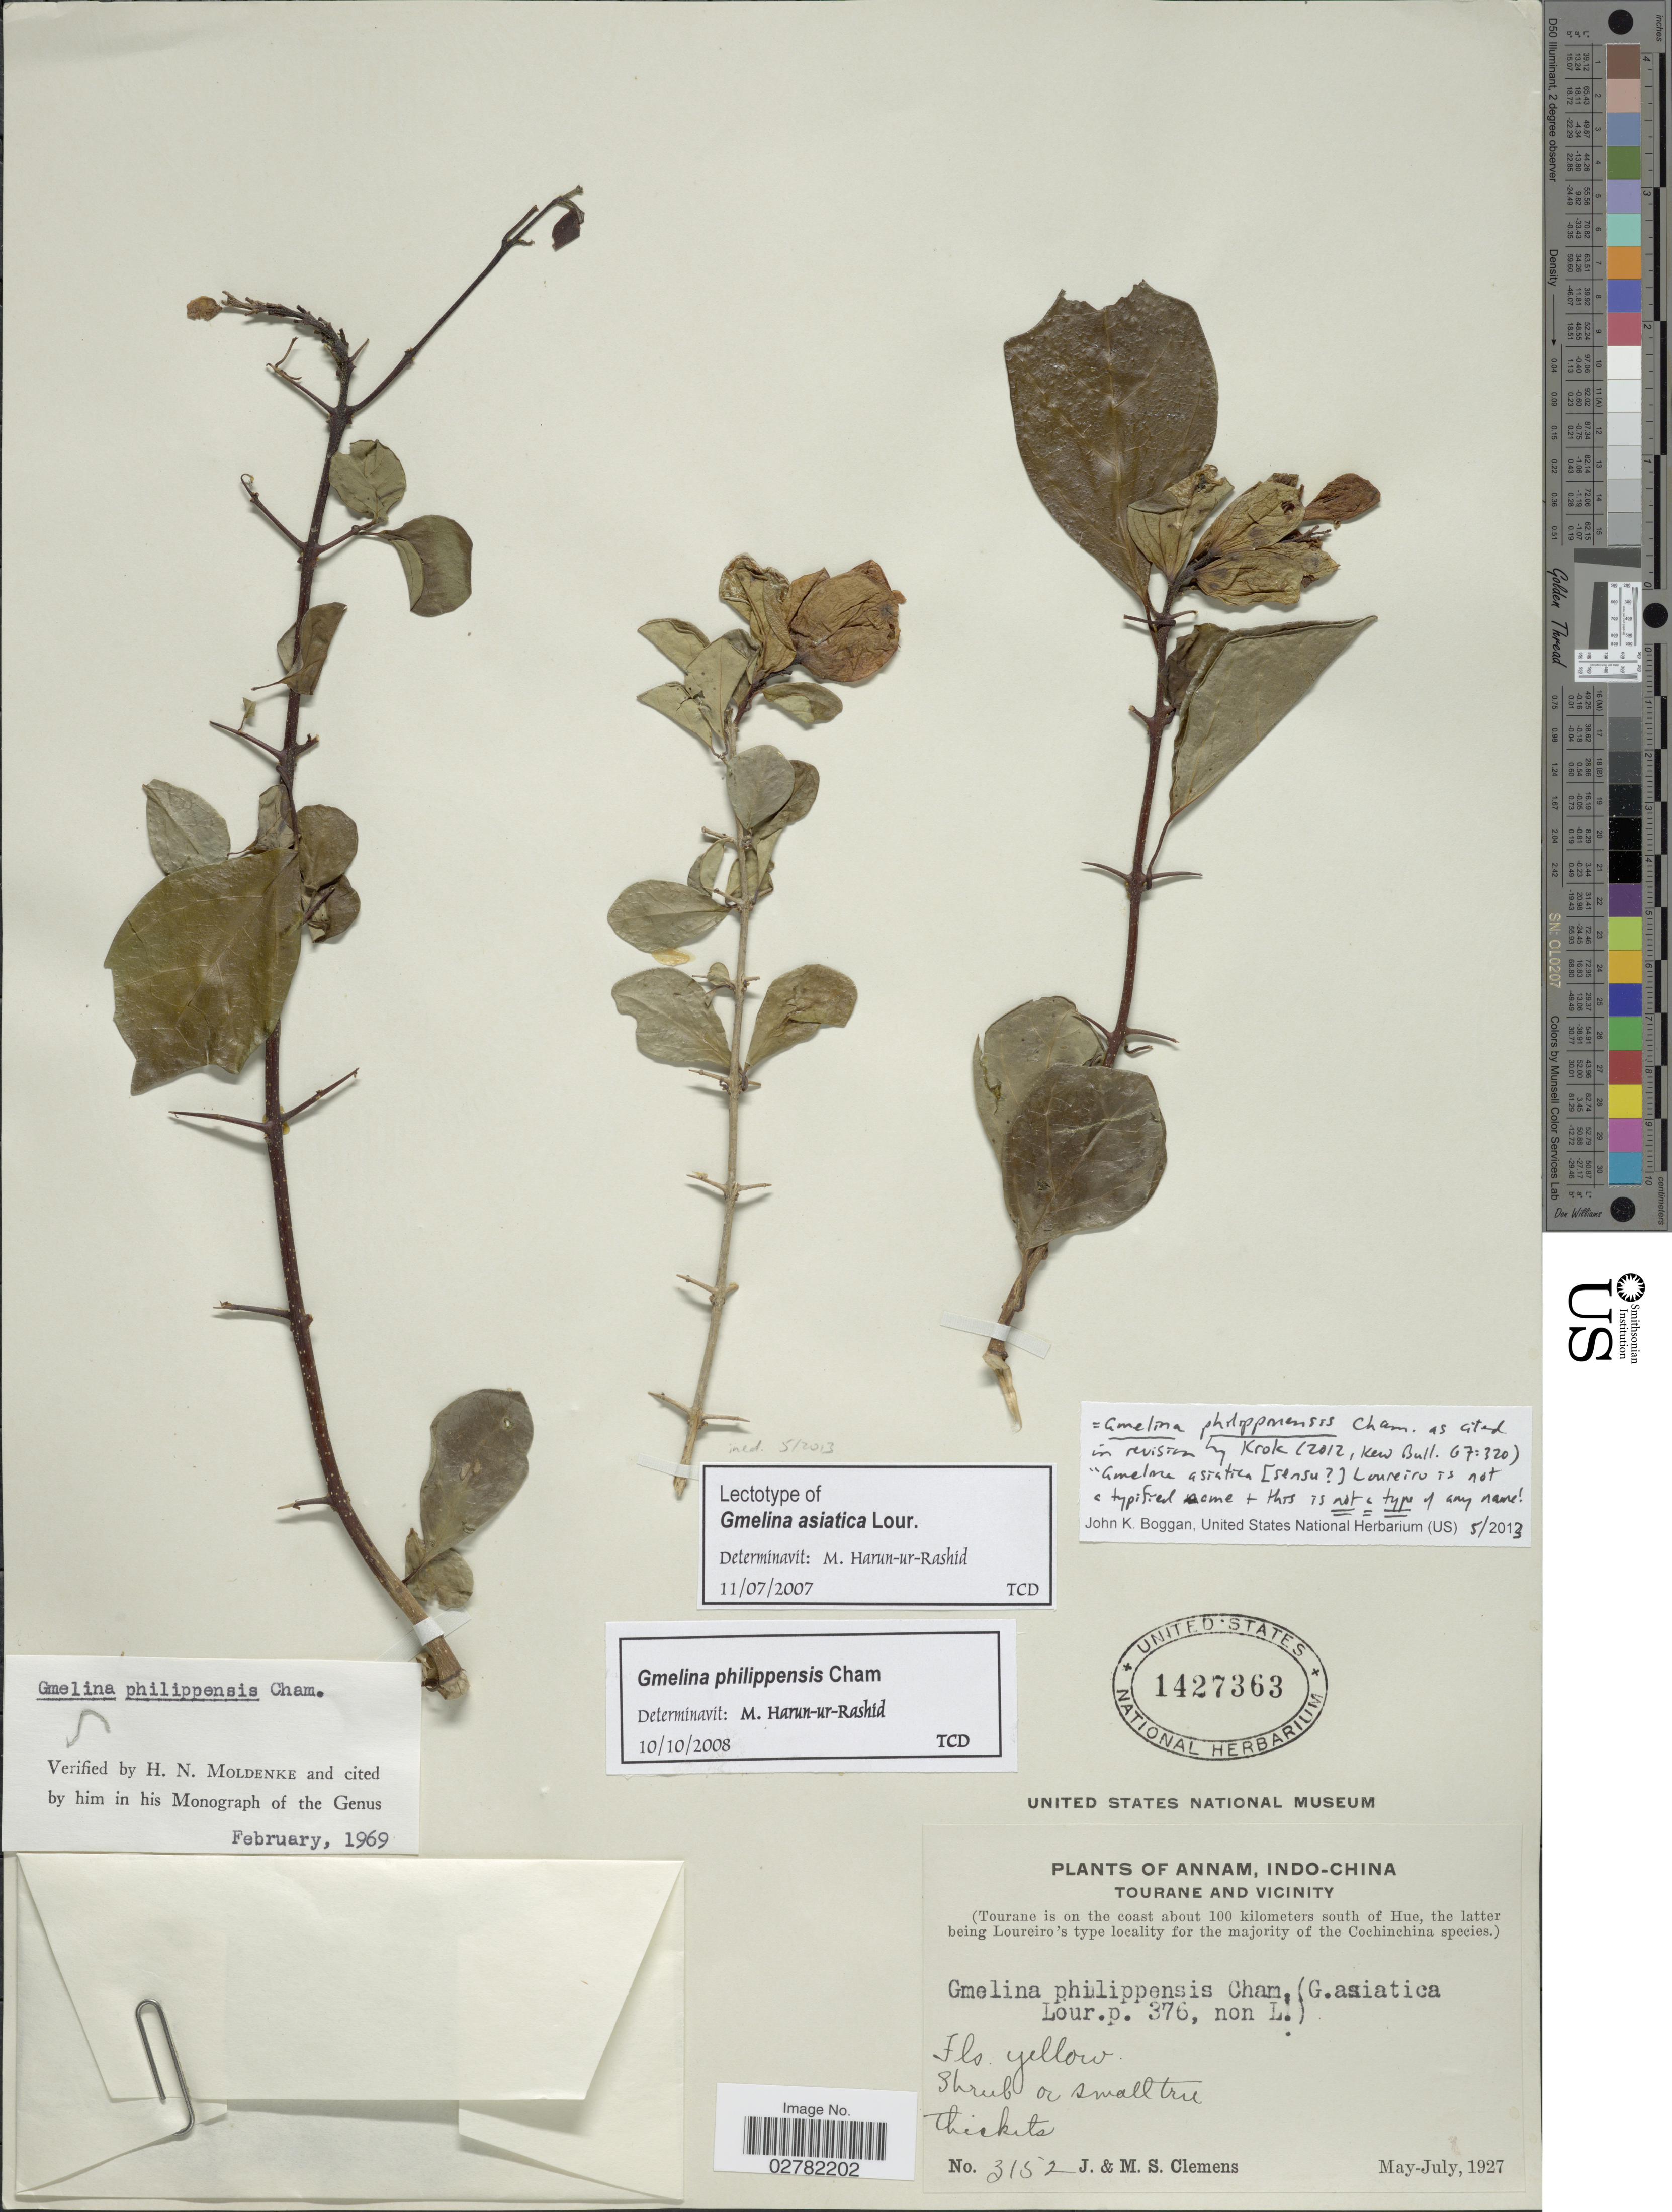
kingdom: Plantae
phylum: Tracheophyta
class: Magnoliopsida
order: Lamiales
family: Lamiaceae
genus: Gmelina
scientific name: Gmelina philippensis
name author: Cham.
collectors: J. Clemens & M. S. Clemens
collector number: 3152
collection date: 1927-05/1927-07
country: Vietnam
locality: Annam, Indo-China. Tourane and vicinity. (Tourane is on the coast about 100 kilometers south of Hue).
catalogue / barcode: US 1427363